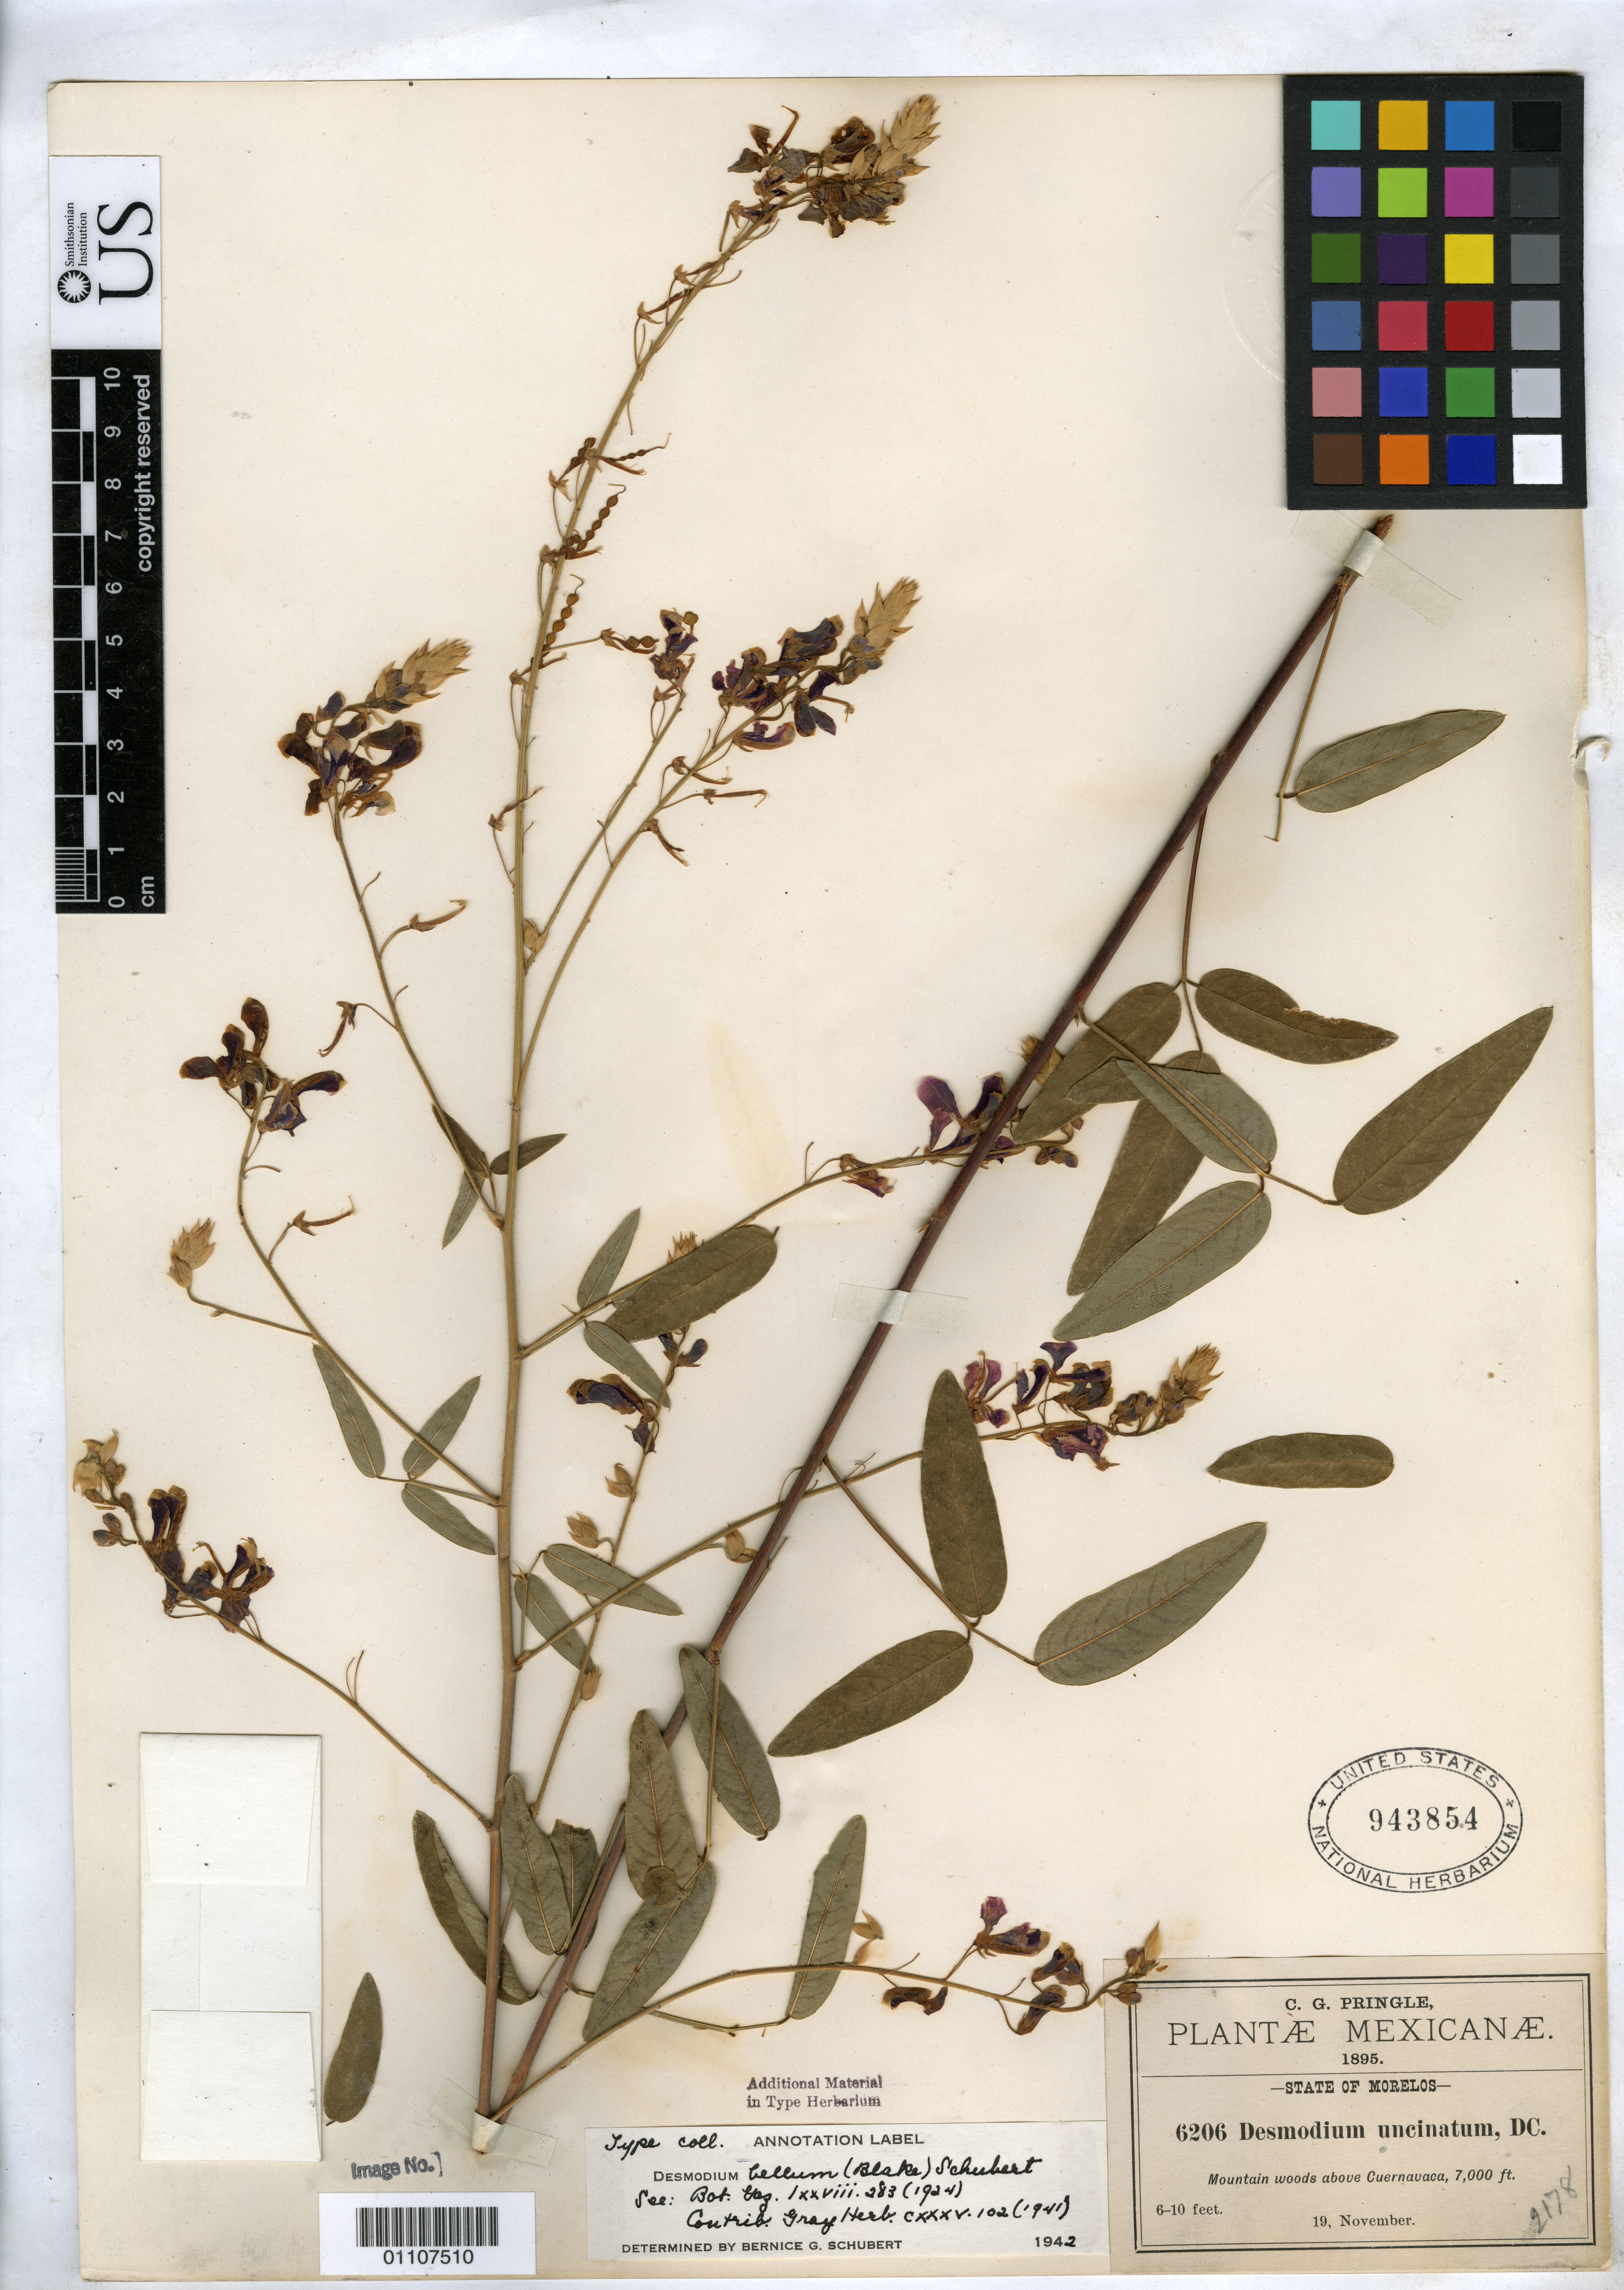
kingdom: Plantae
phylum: Tracheophyta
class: Magnoliopsida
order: Fabales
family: Fabaceae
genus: Meibomia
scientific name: Meibomia bella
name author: S.F. Blake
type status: Isotype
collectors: C. G. Pringle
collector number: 6206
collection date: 1895-11-19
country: Mexico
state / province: Morelos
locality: Mountain woods above Cuernavaca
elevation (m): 2134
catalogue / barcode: US 943854